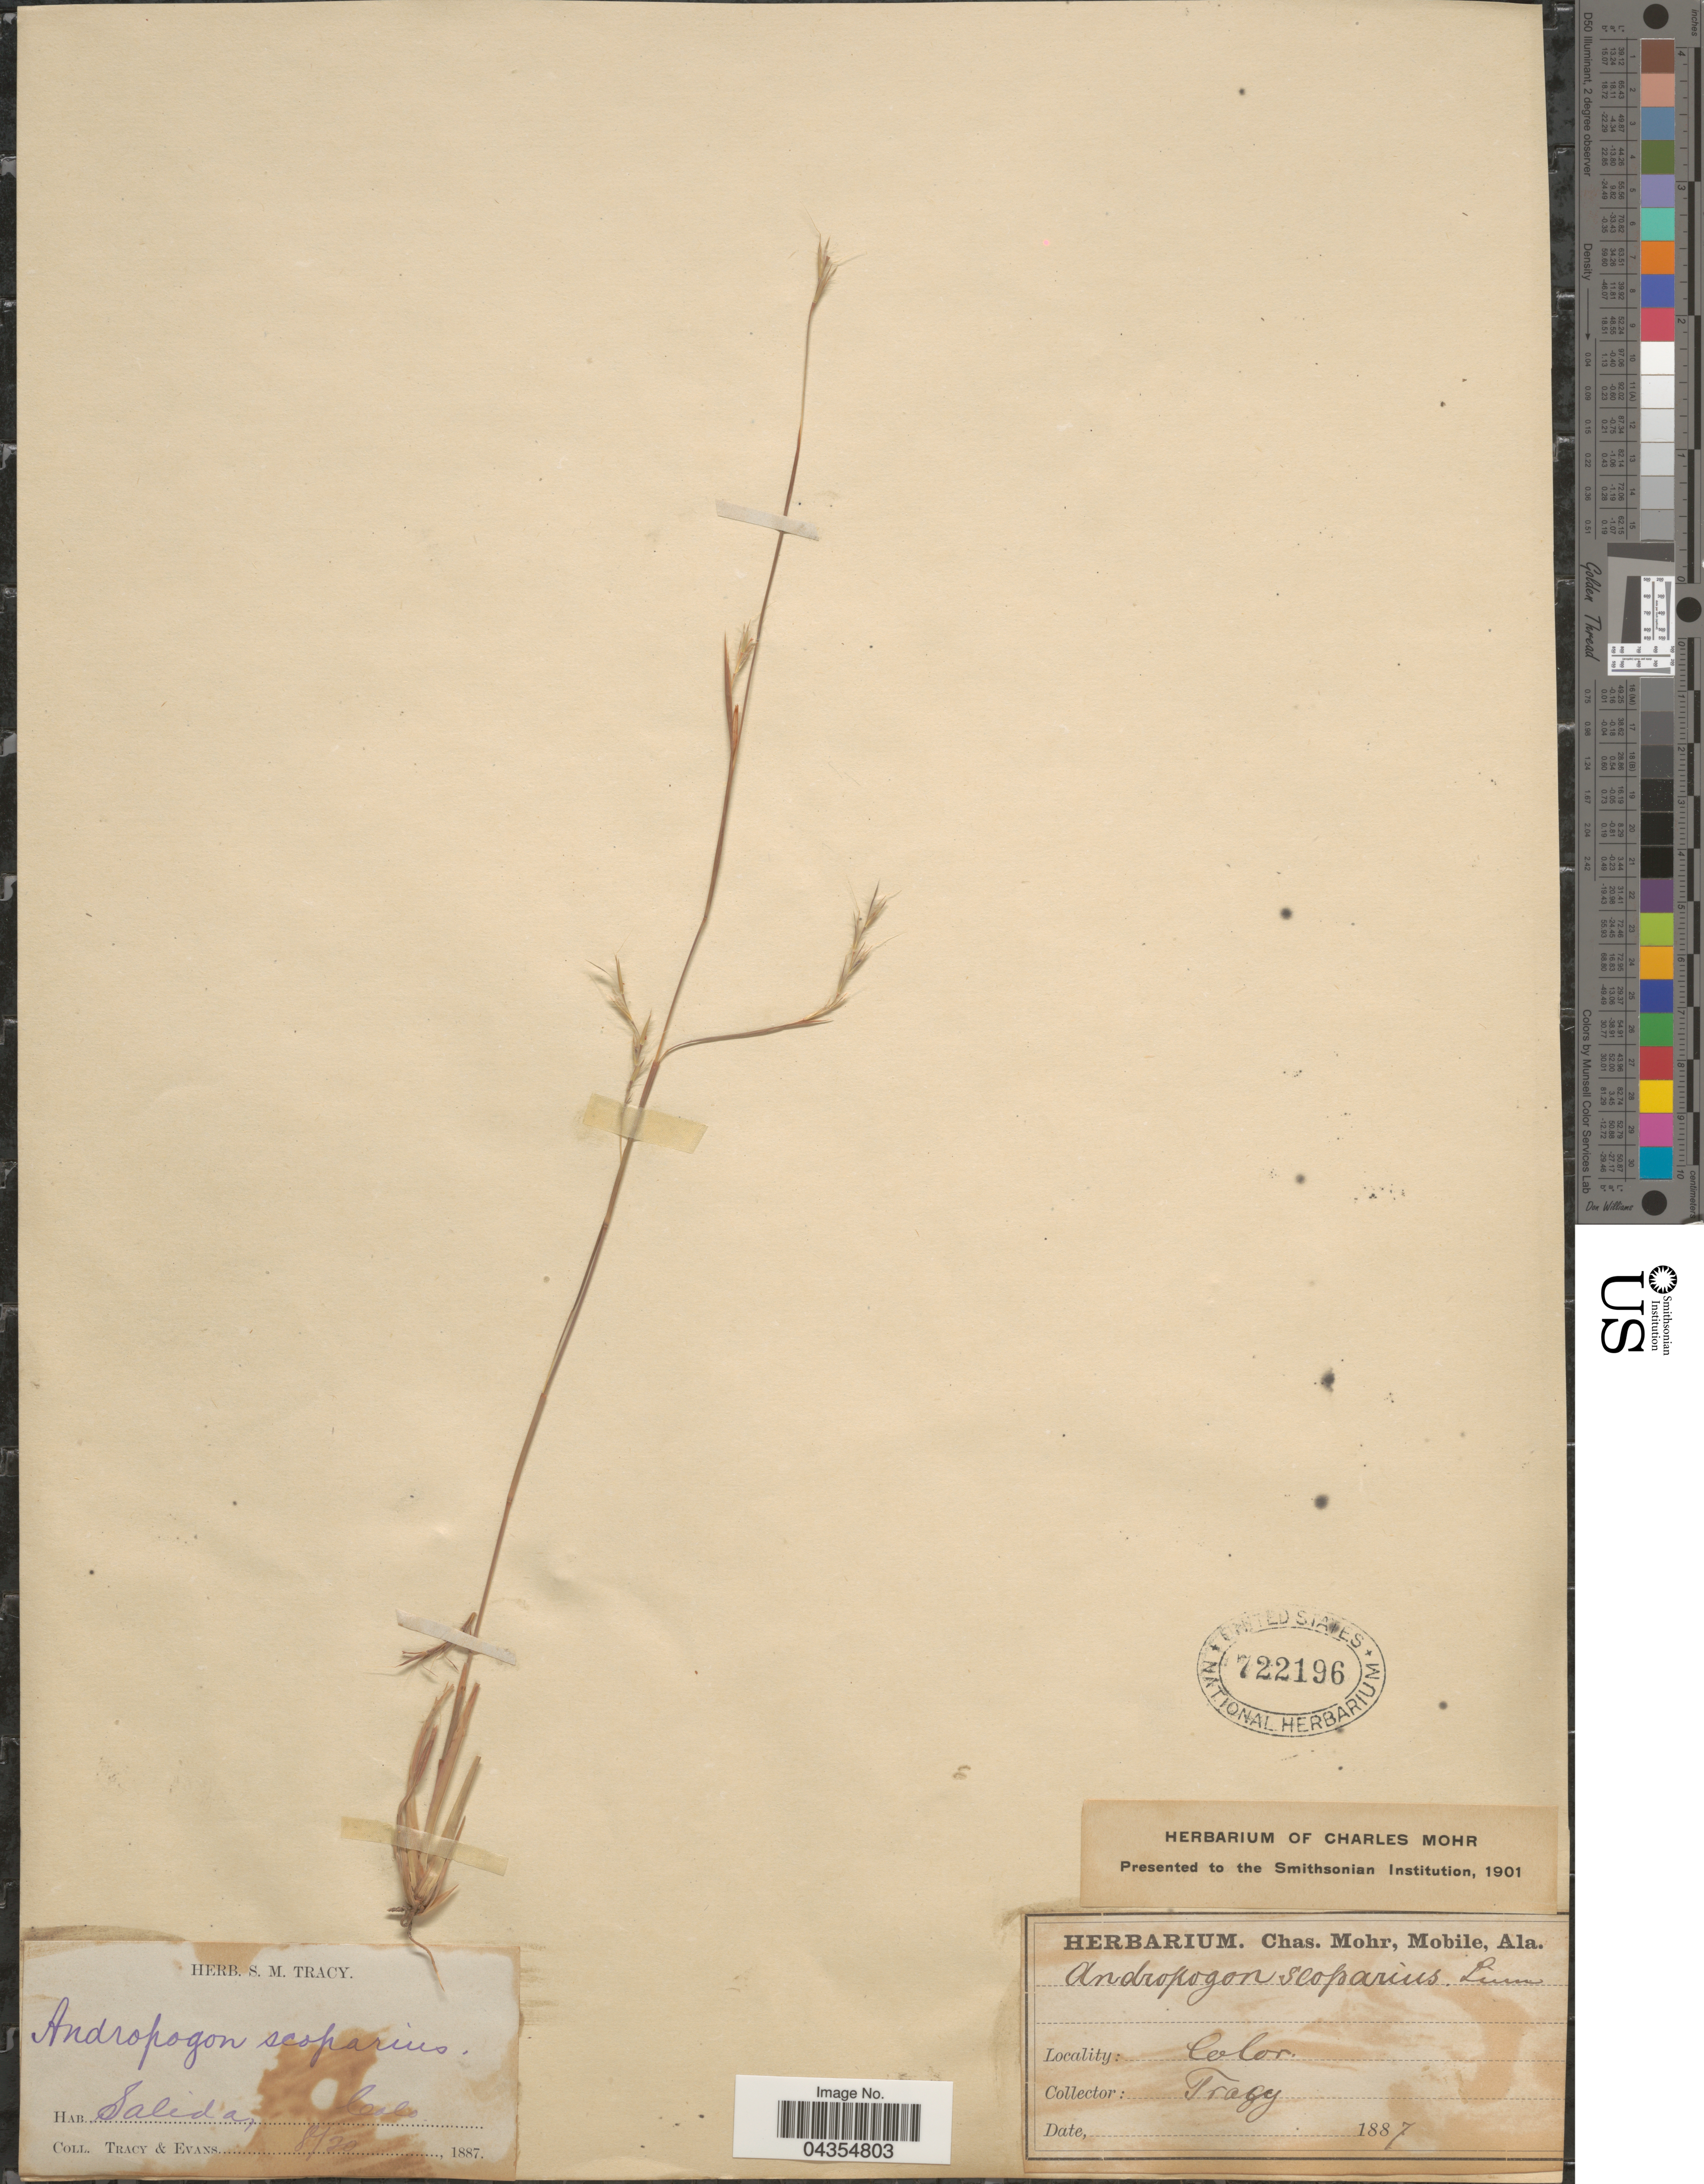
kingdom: Plantae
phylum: Tracheophyta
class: Liliopsida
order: Poales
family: Poaceae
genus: Schizachyrium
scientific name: Schizachyrium sanguineum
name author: (Retz.) Alston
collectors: -. Tracy & -- Evans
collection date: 1887-08-20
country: United States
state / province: Colorado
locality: Salida.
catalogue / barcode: US 722196